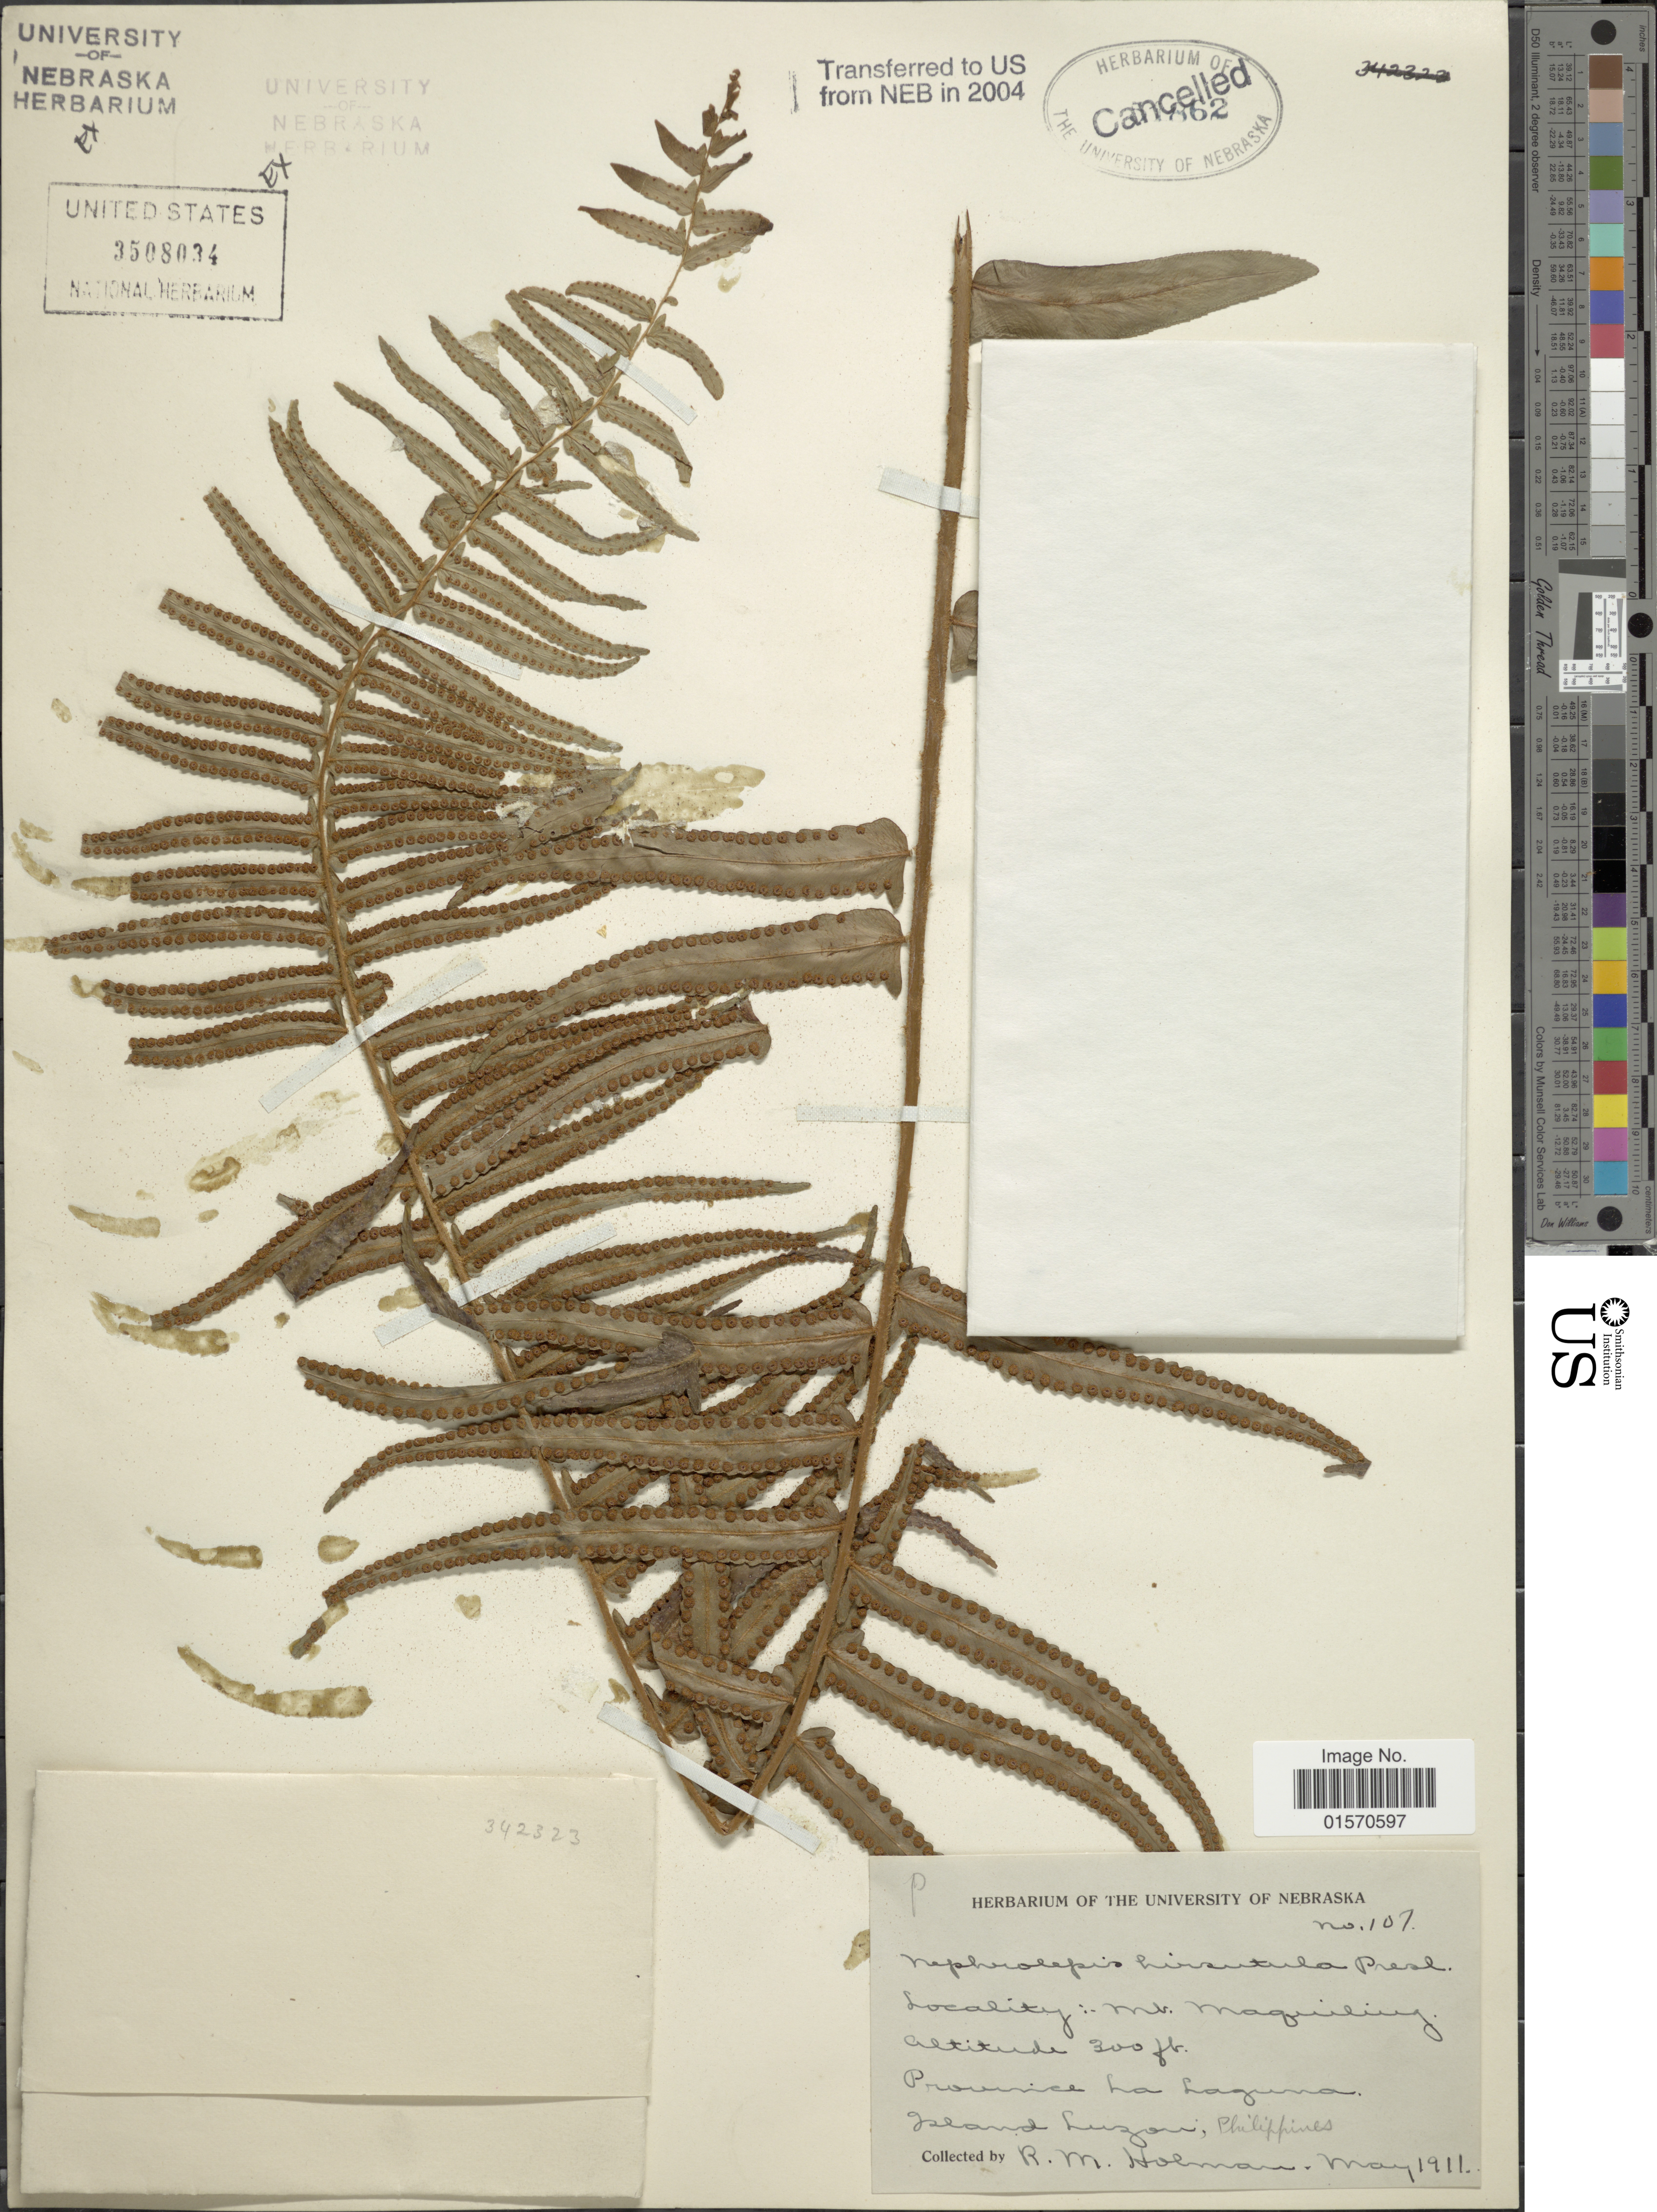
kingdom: Plantae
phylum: Tracheophyta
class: Polypodiopsida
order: Polypodiales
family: Nephrolepidaceae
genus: Nephrolepis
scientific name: Nephrolepis hirsutula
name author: (G. Forst.) C. Presl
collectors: R. Holman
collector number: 107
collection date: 1911-05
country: Philippines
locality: Mt. Maquiling. Province La Laguna. Island Luzon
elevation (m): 91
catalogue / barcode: US 3508034